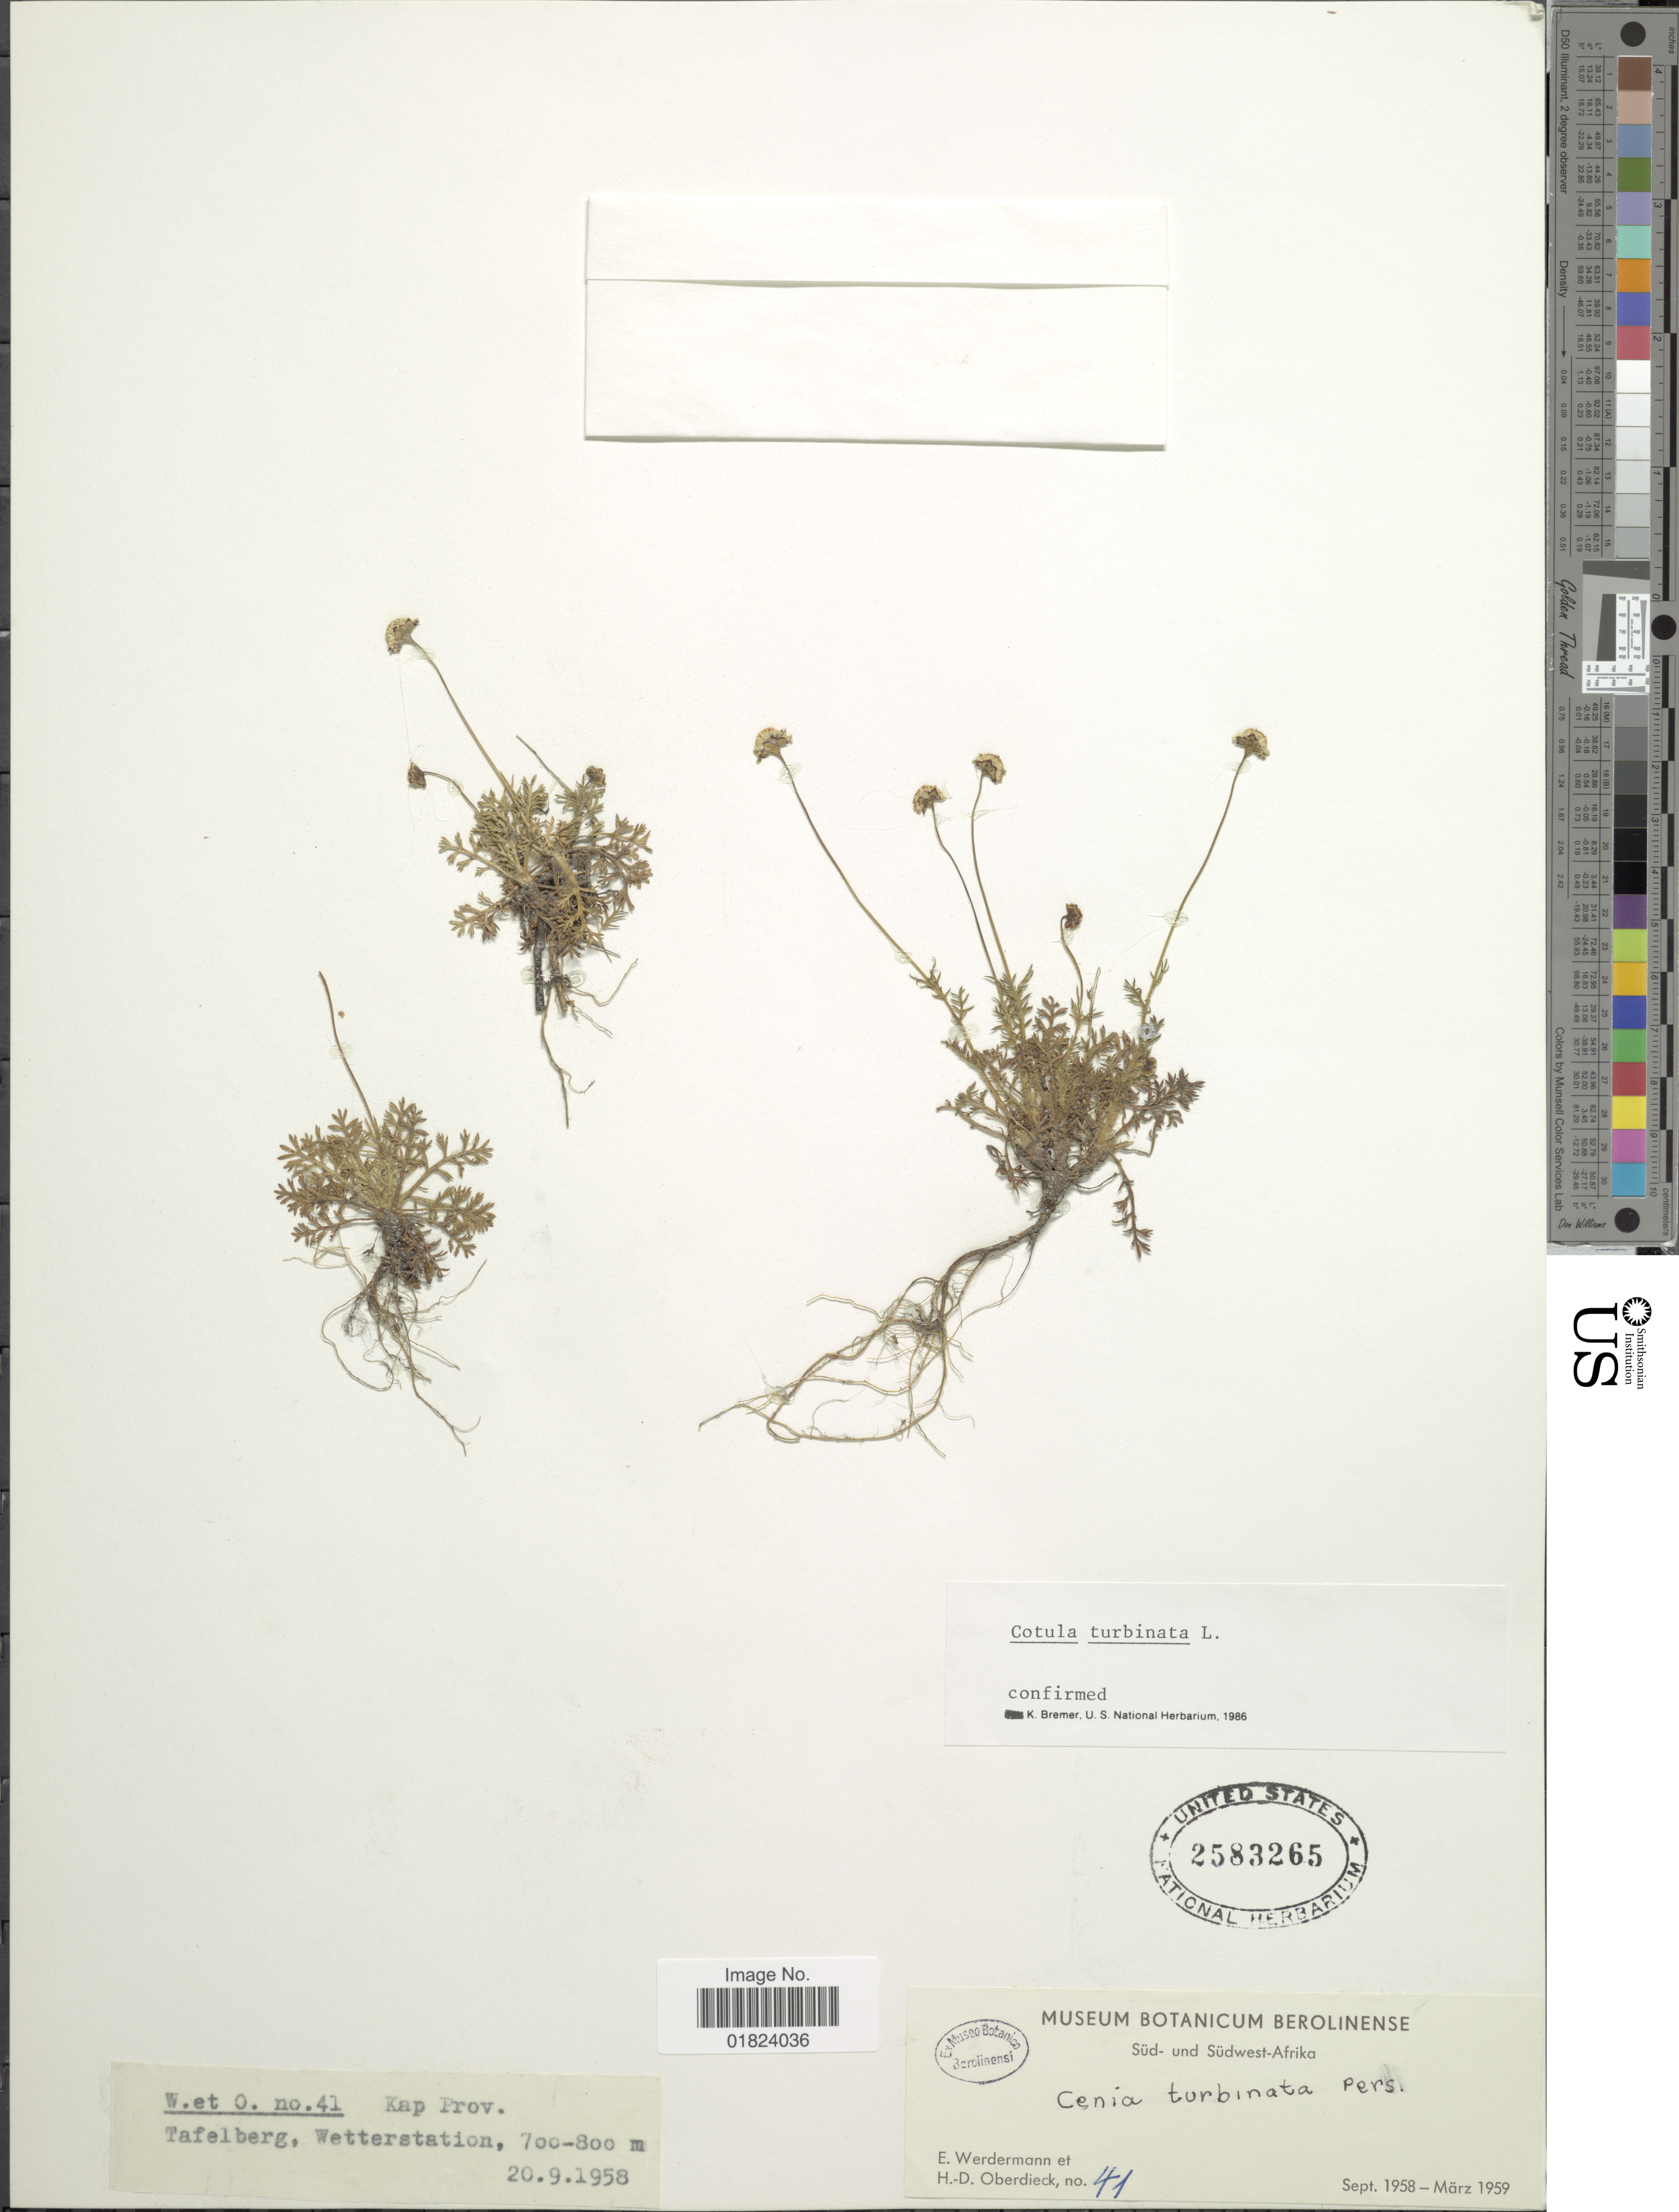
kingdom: Plantae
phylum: Tracheophyta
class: Magnoliopsida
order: Asterales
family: Asteraceae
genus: Cotula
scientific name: Cotula turbinata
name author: L.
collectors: E. Werdermann & H. Oberdieck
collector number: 41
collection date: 1958-09-20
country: South Africa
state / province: Western Cape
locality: Tafelberg, Wetterstation, Süd- und Südwest-Afrika.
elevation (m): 700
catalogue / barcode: US 2583265